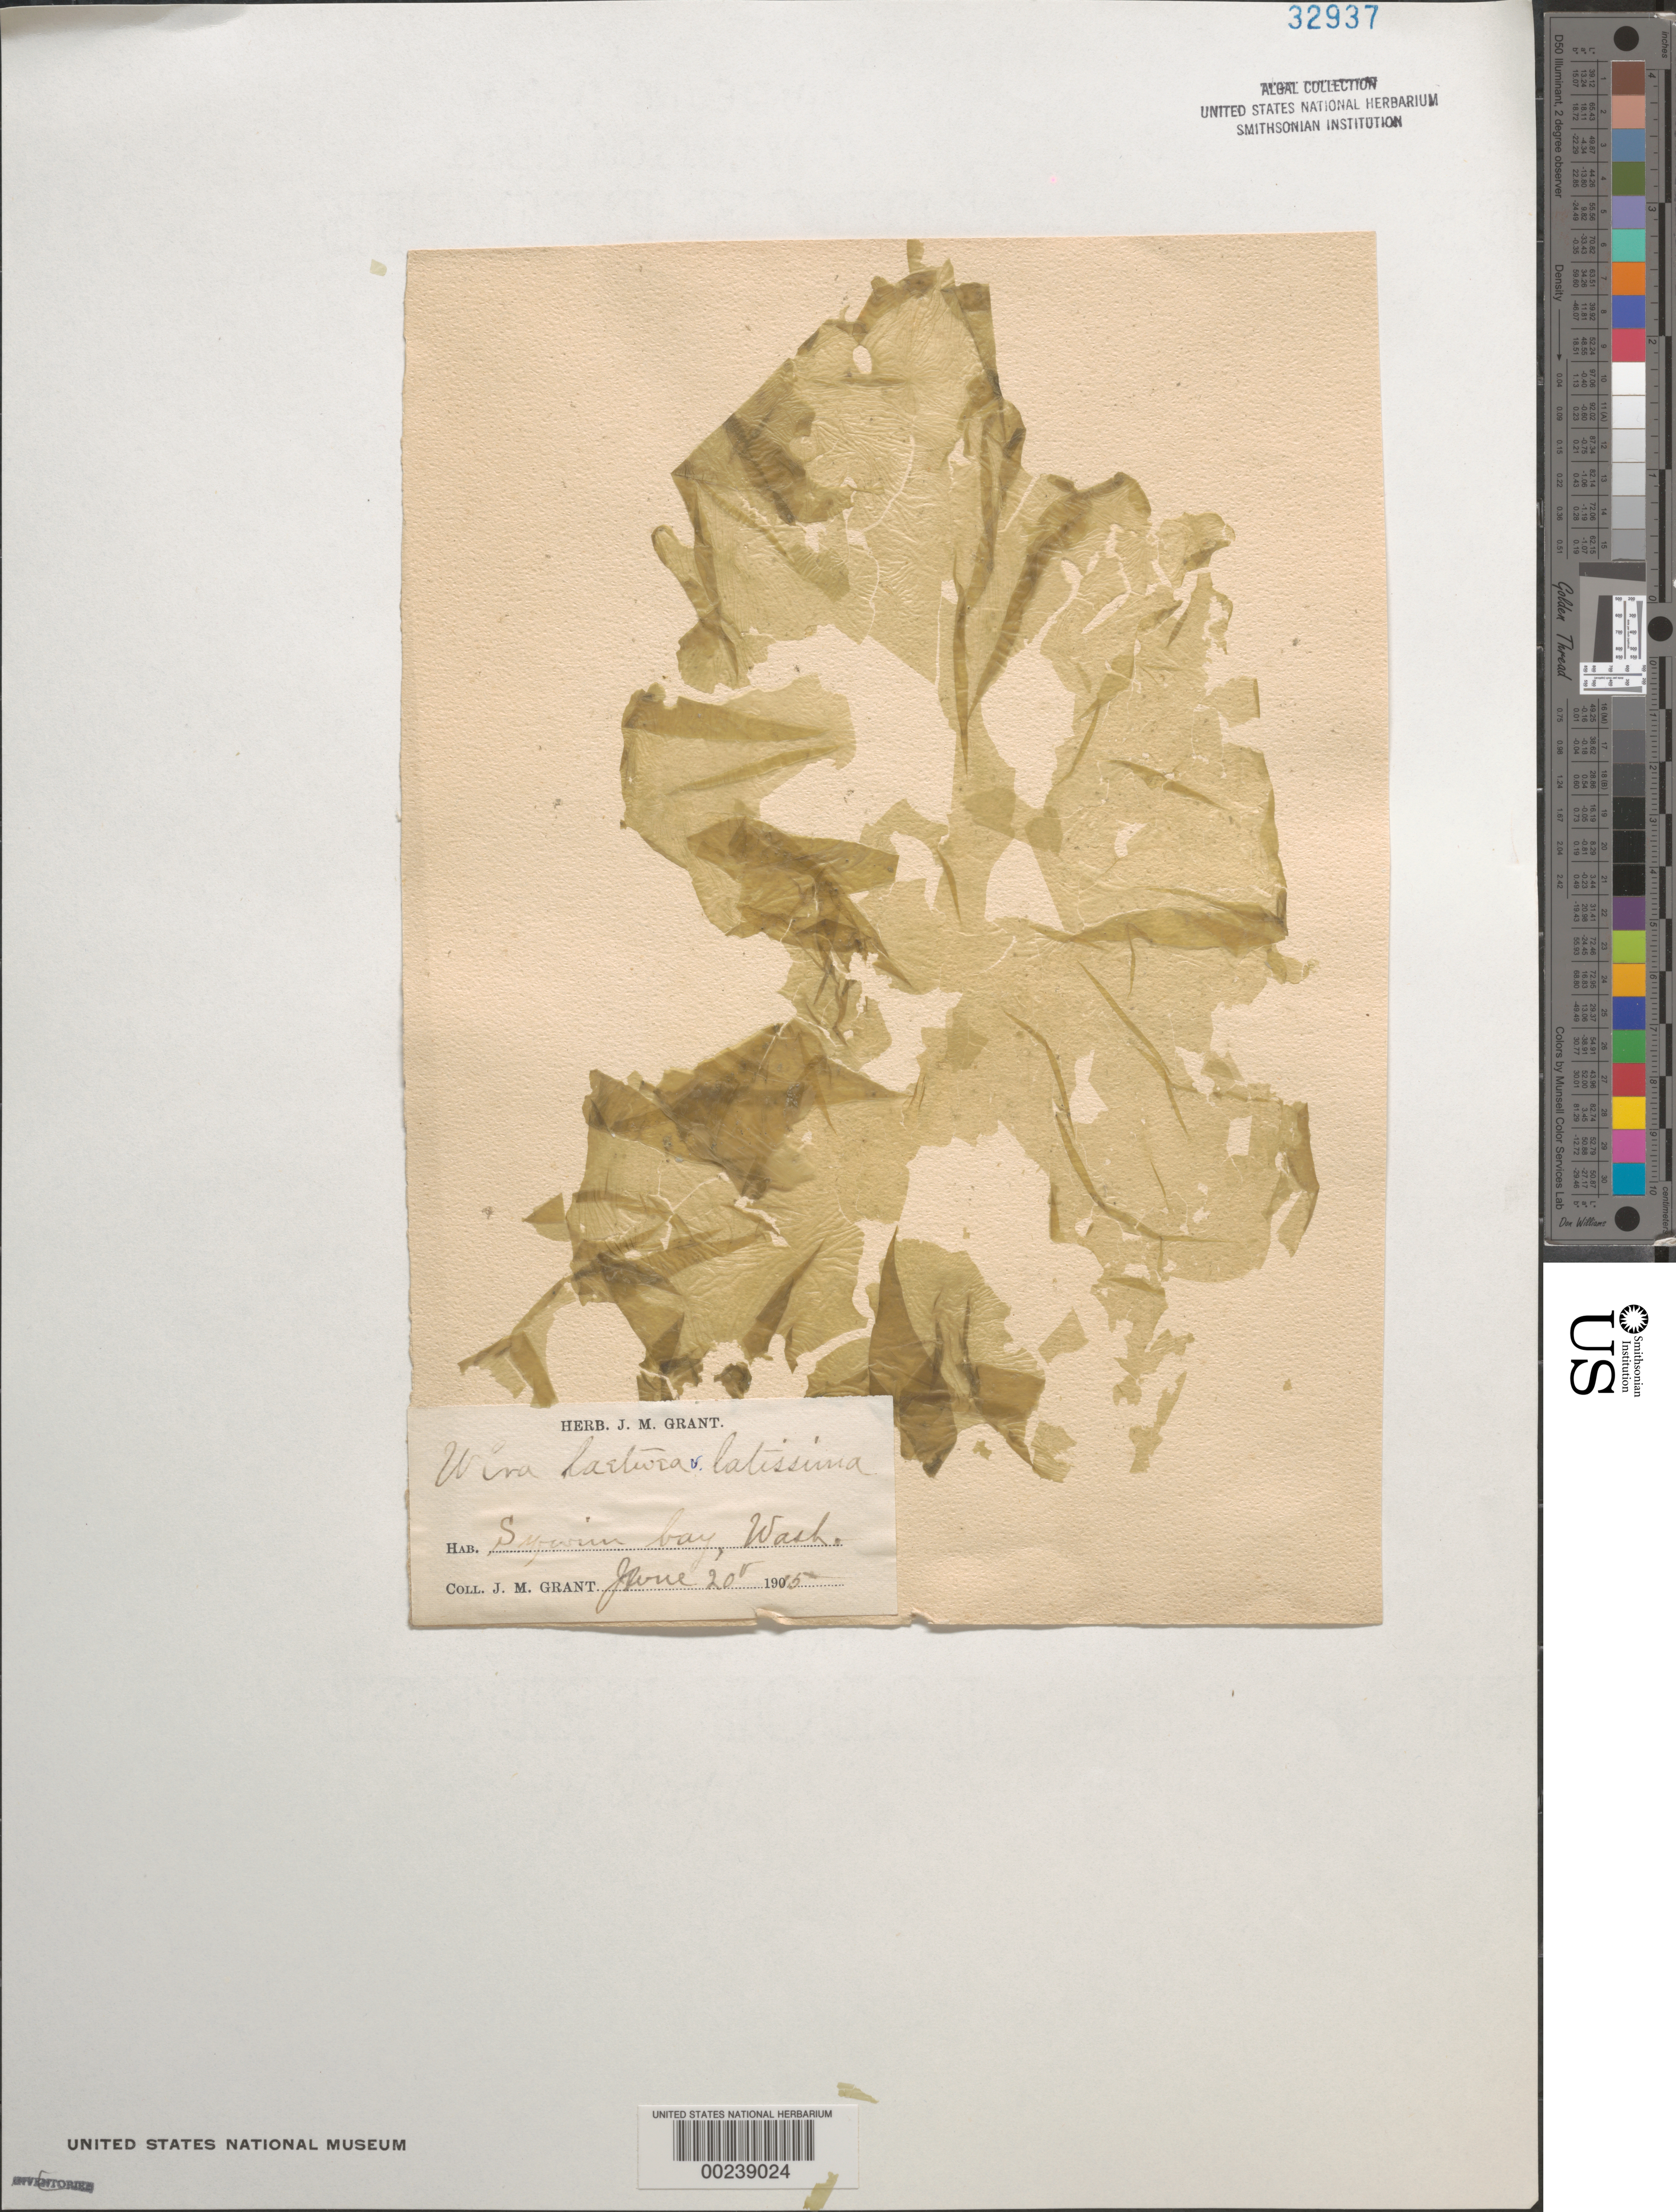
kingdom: Plantae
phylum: Chlorophyta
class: Ulvophyceae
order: Ulvales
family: Ulvaceae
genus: Ulva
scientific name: Ulva lactuca var. latissima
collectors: J. M. Grant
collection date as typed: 20 Jun 1915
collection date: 1915-06-20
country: United States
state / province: Washington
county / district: Clallam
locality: Seguin Bay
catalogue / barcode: US 32937